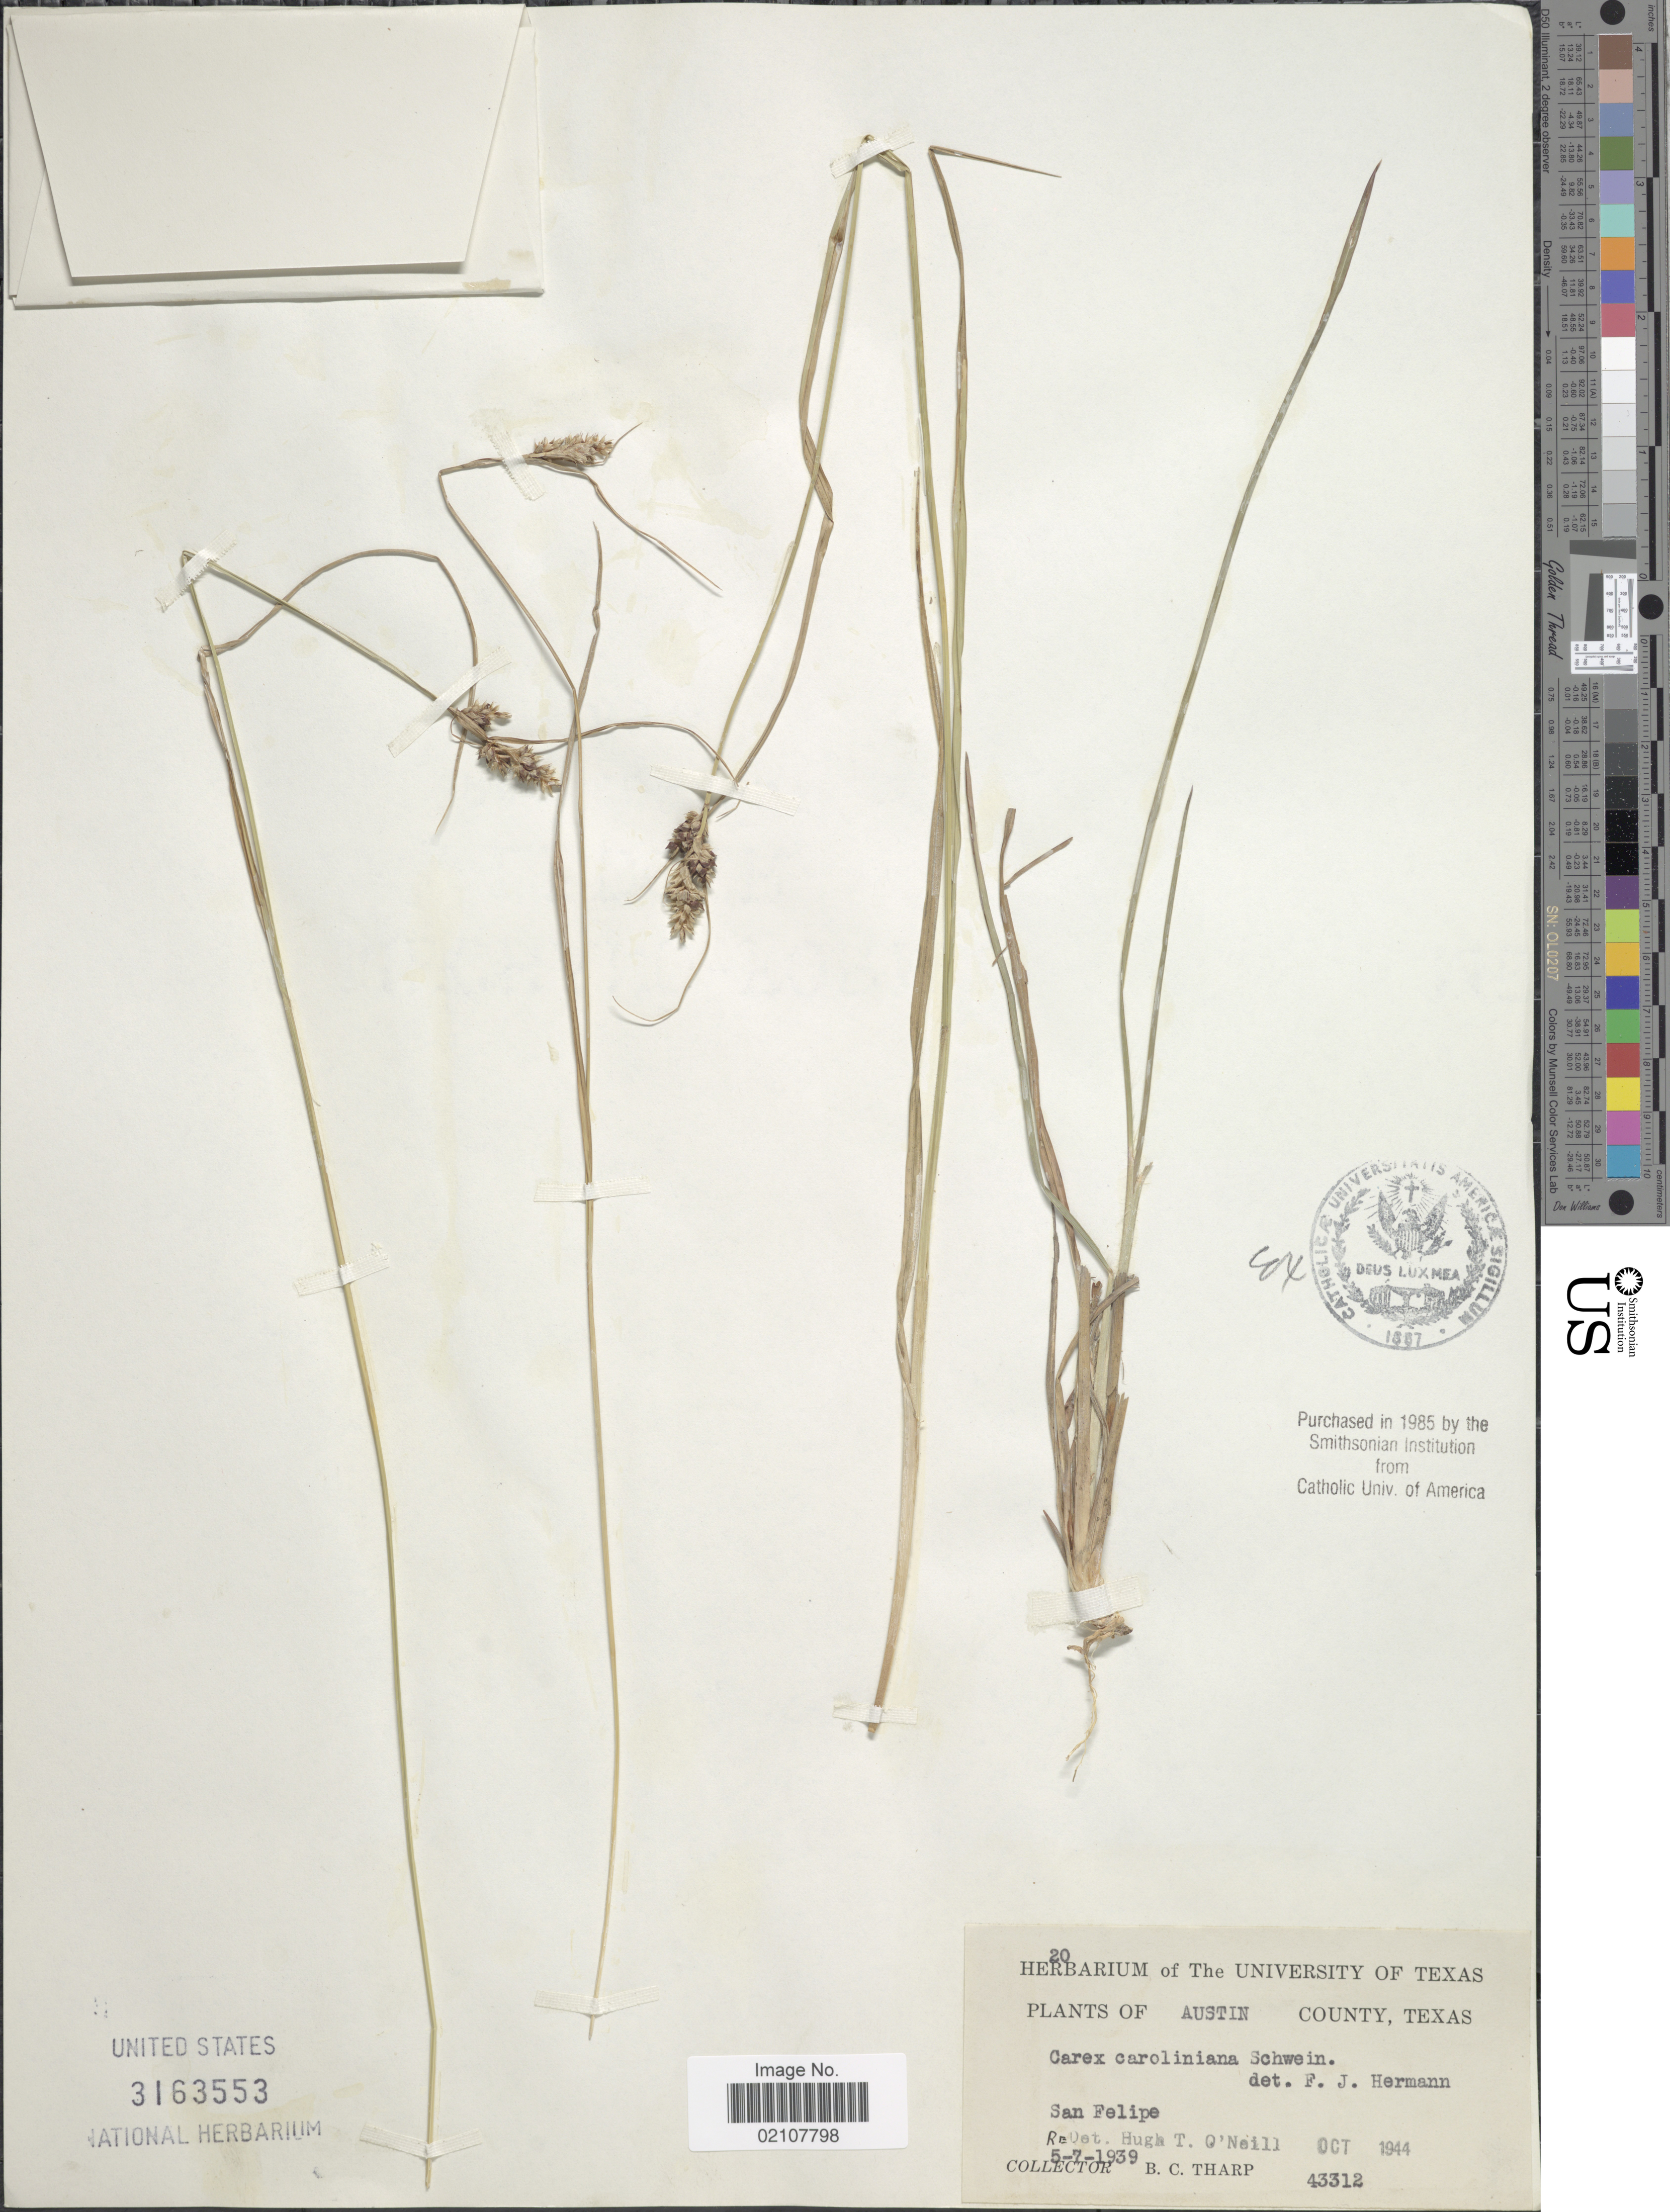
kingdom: Plantae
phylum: Tracheophyta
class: Liliopsida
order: Poales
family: Cyperaceae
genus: Carex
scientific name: Carex caroliniana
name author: Schwein.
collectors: B. C. Tharp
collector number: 43312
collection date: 1939-05-07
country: United States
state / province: Texas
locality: Austin County, San Felipe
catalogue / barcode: US 3163553